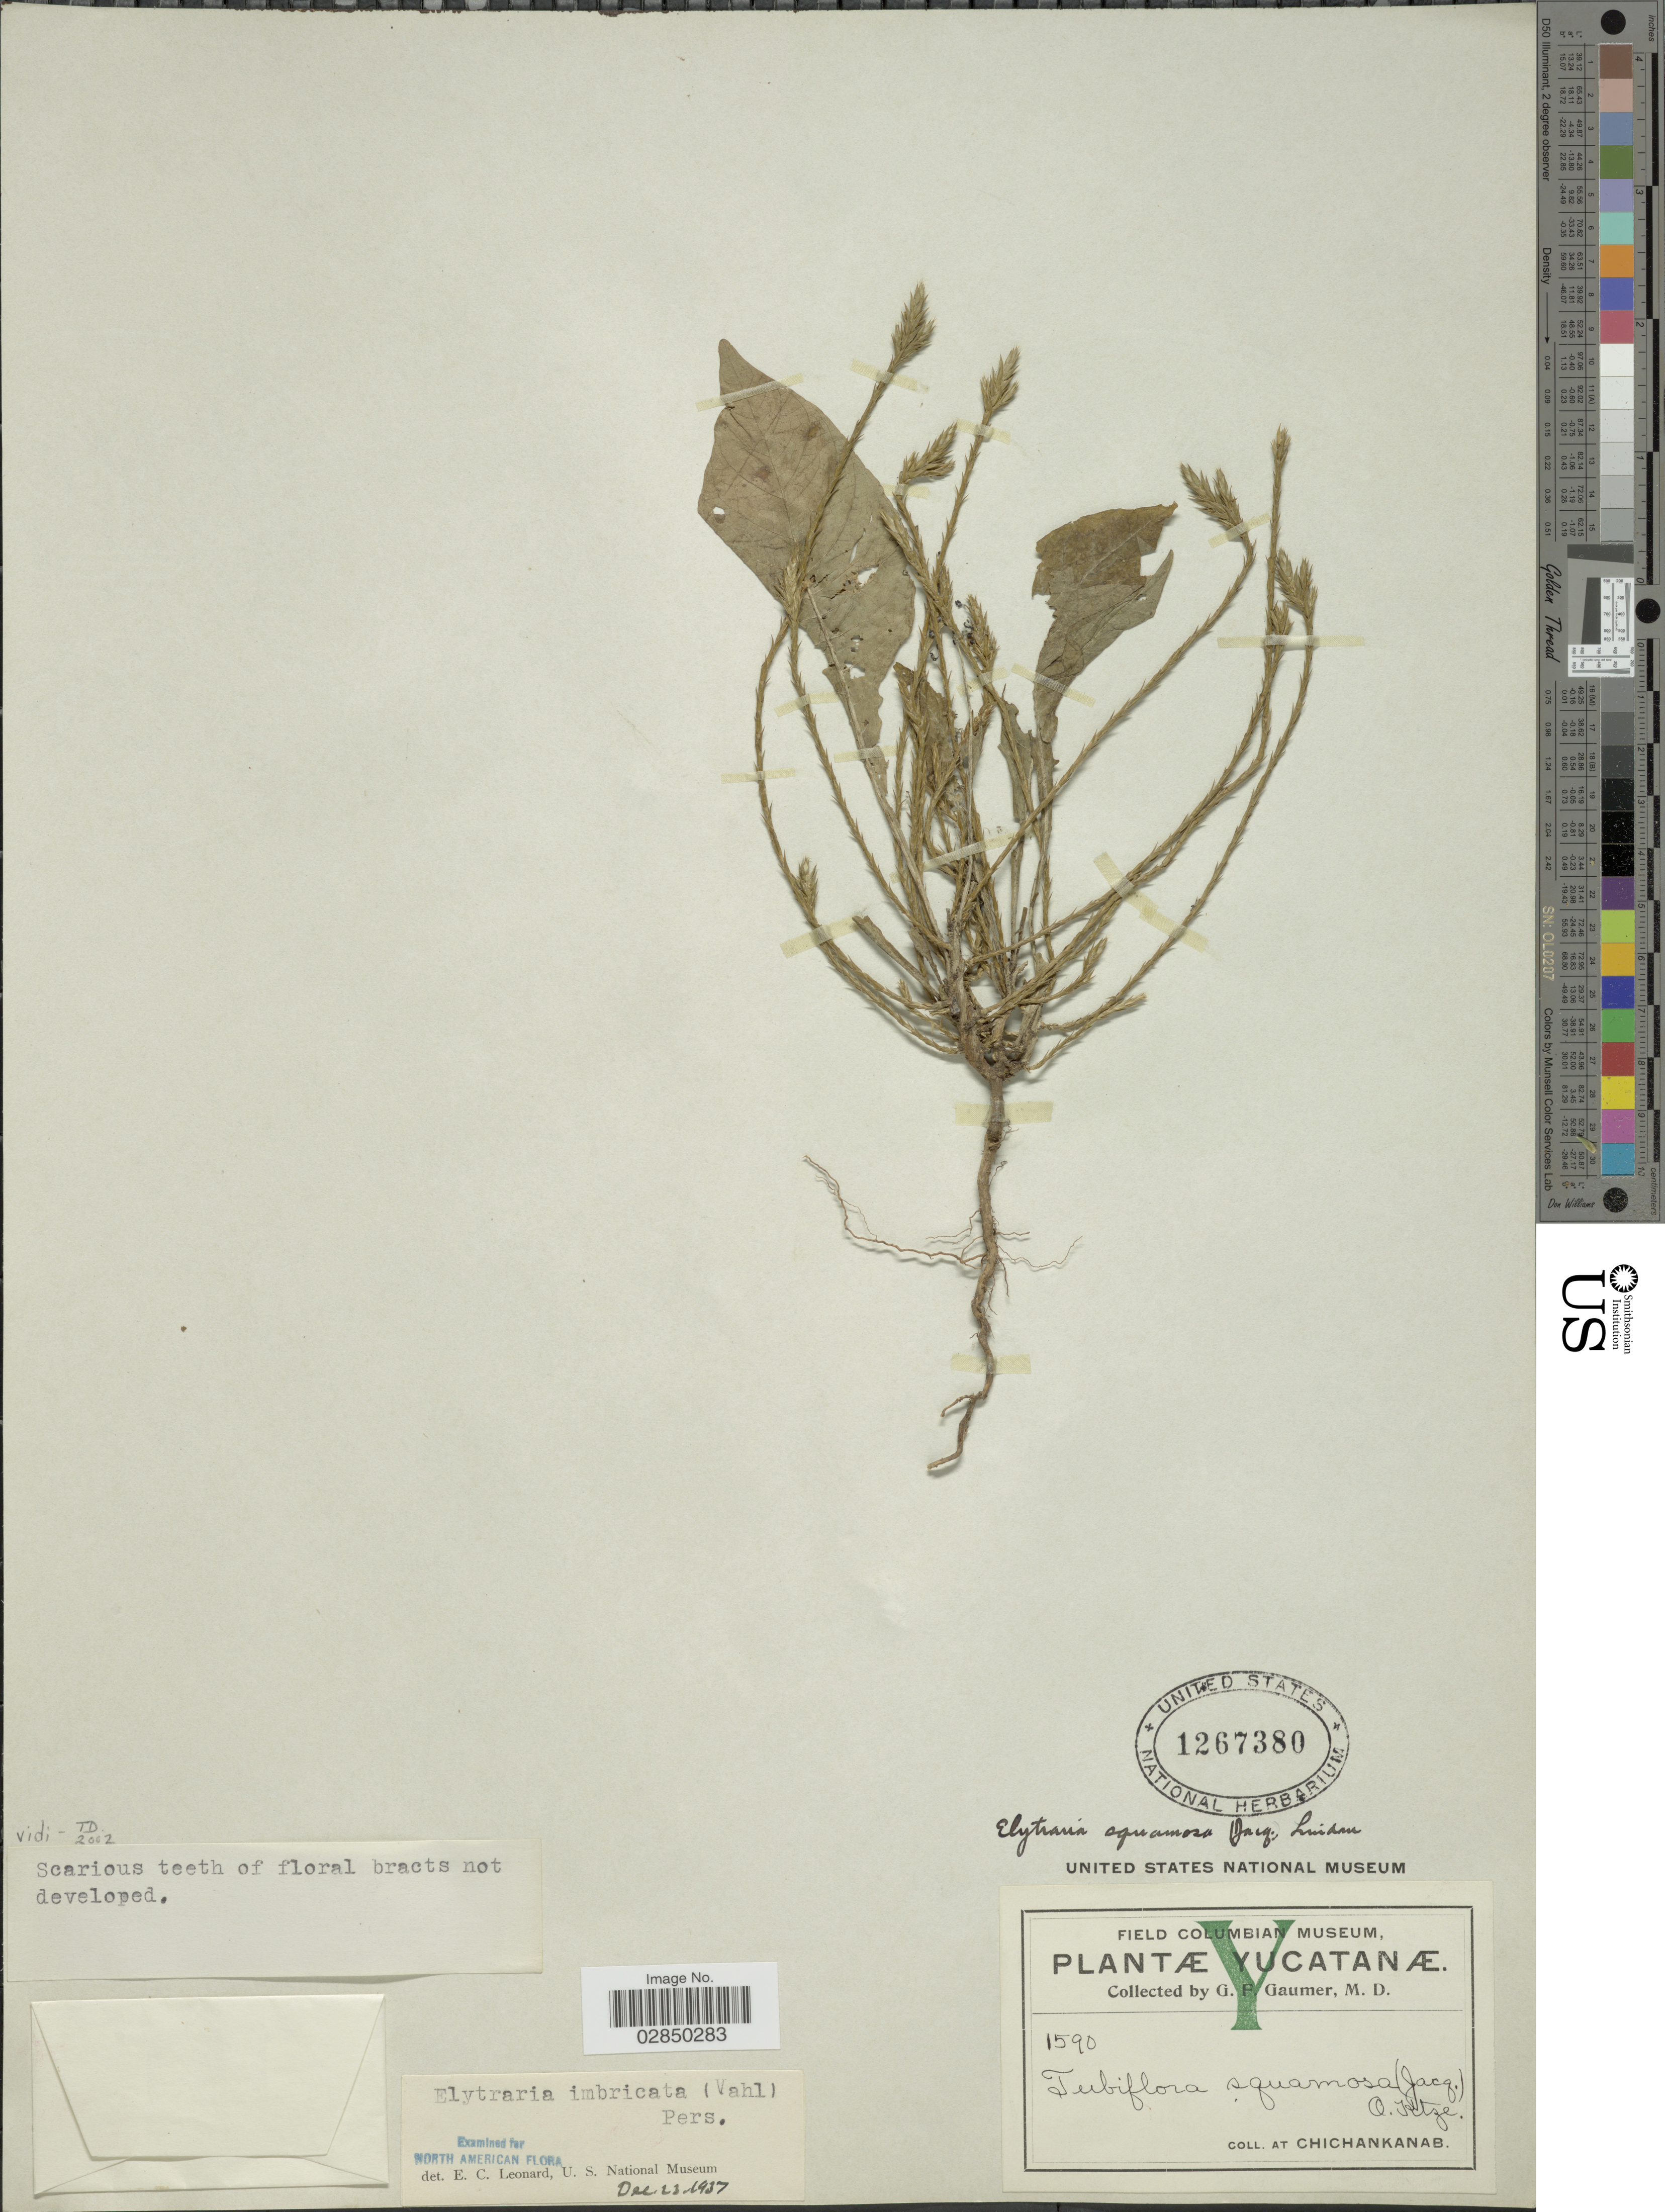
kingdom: Plantae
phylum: Tracheophyta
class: Magnoliopsida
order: Lamiales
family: Acanthaceae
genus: Elytraria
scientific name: Elytraria imbricata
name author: (Vahl) Pers.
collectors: G. F. Gaumer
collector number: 1590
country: Mexico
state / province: Yucatán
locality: Chichankanab.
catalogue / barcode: US 1267380